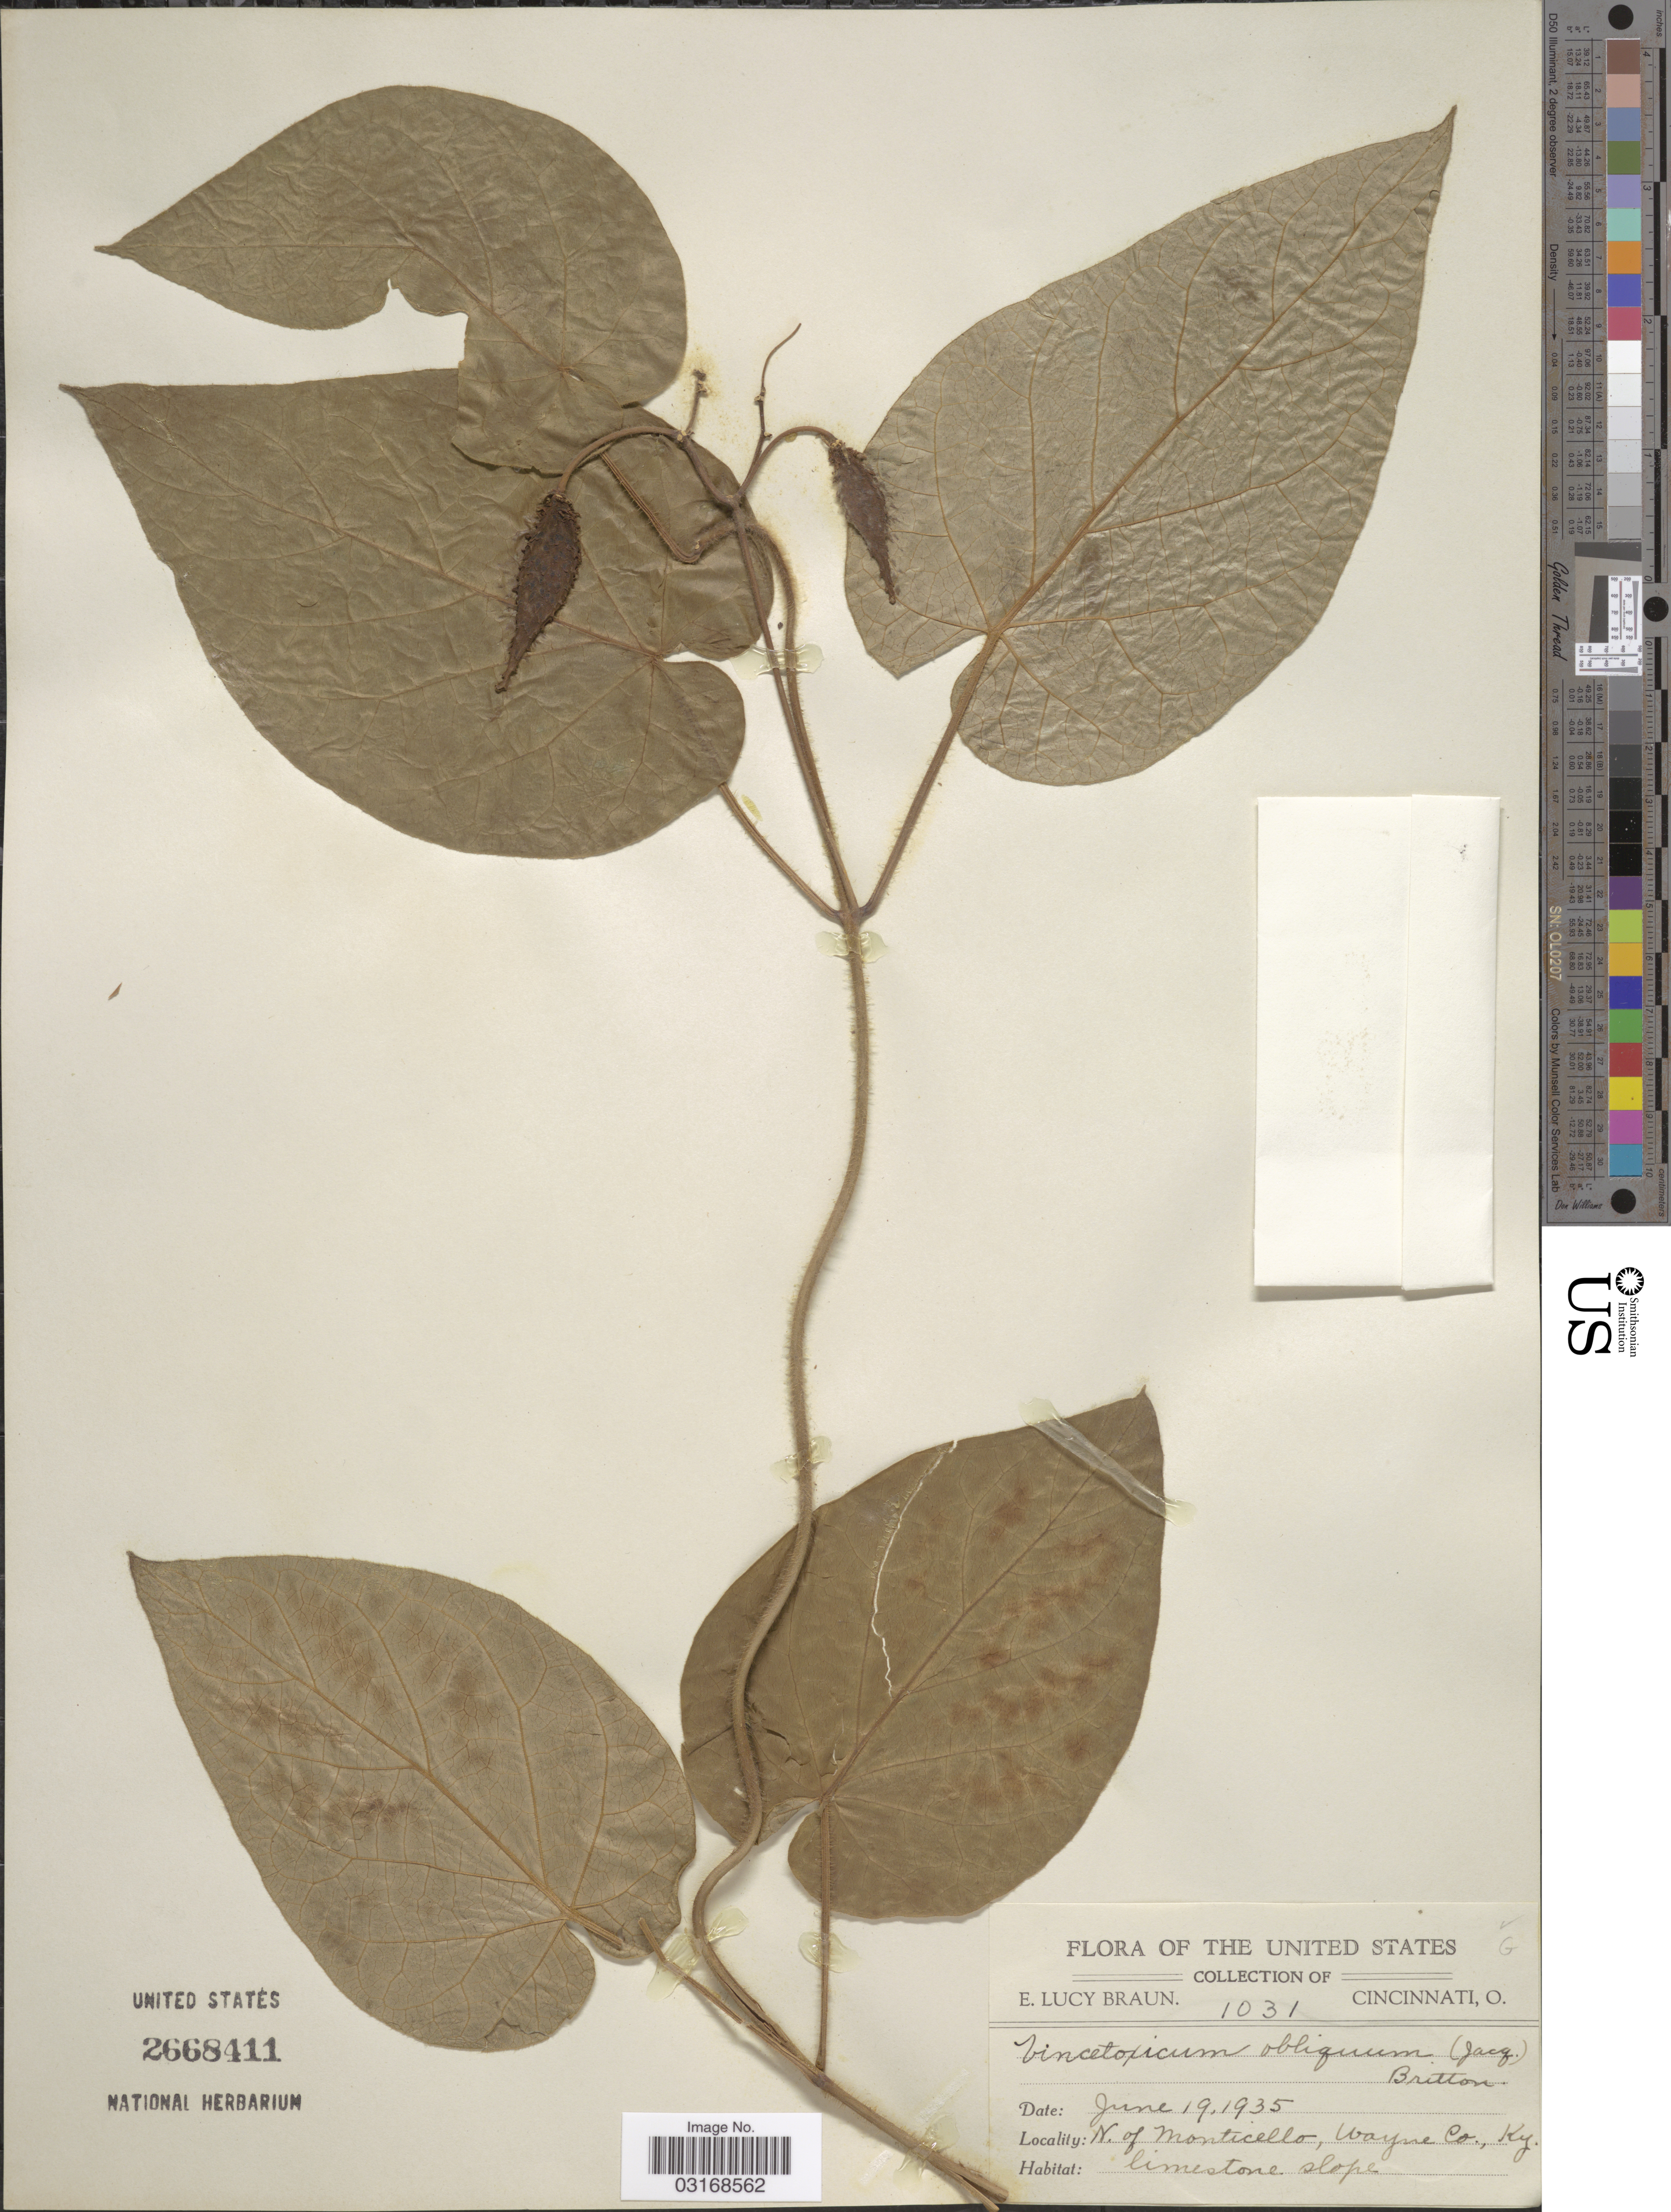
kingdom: Plantae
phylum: Tracheophyta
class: Magnoliopsida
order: Gentianales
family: Apocynaceae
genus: Matelea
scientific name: Matelea obliqua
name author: (Jacq.) Woodson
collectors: E. L. Braun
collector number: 1031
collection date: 1935-06-19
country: United States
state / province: Kentucky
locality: N. of Monticello, Wayne Co., Ky.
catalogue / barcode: US 2668411